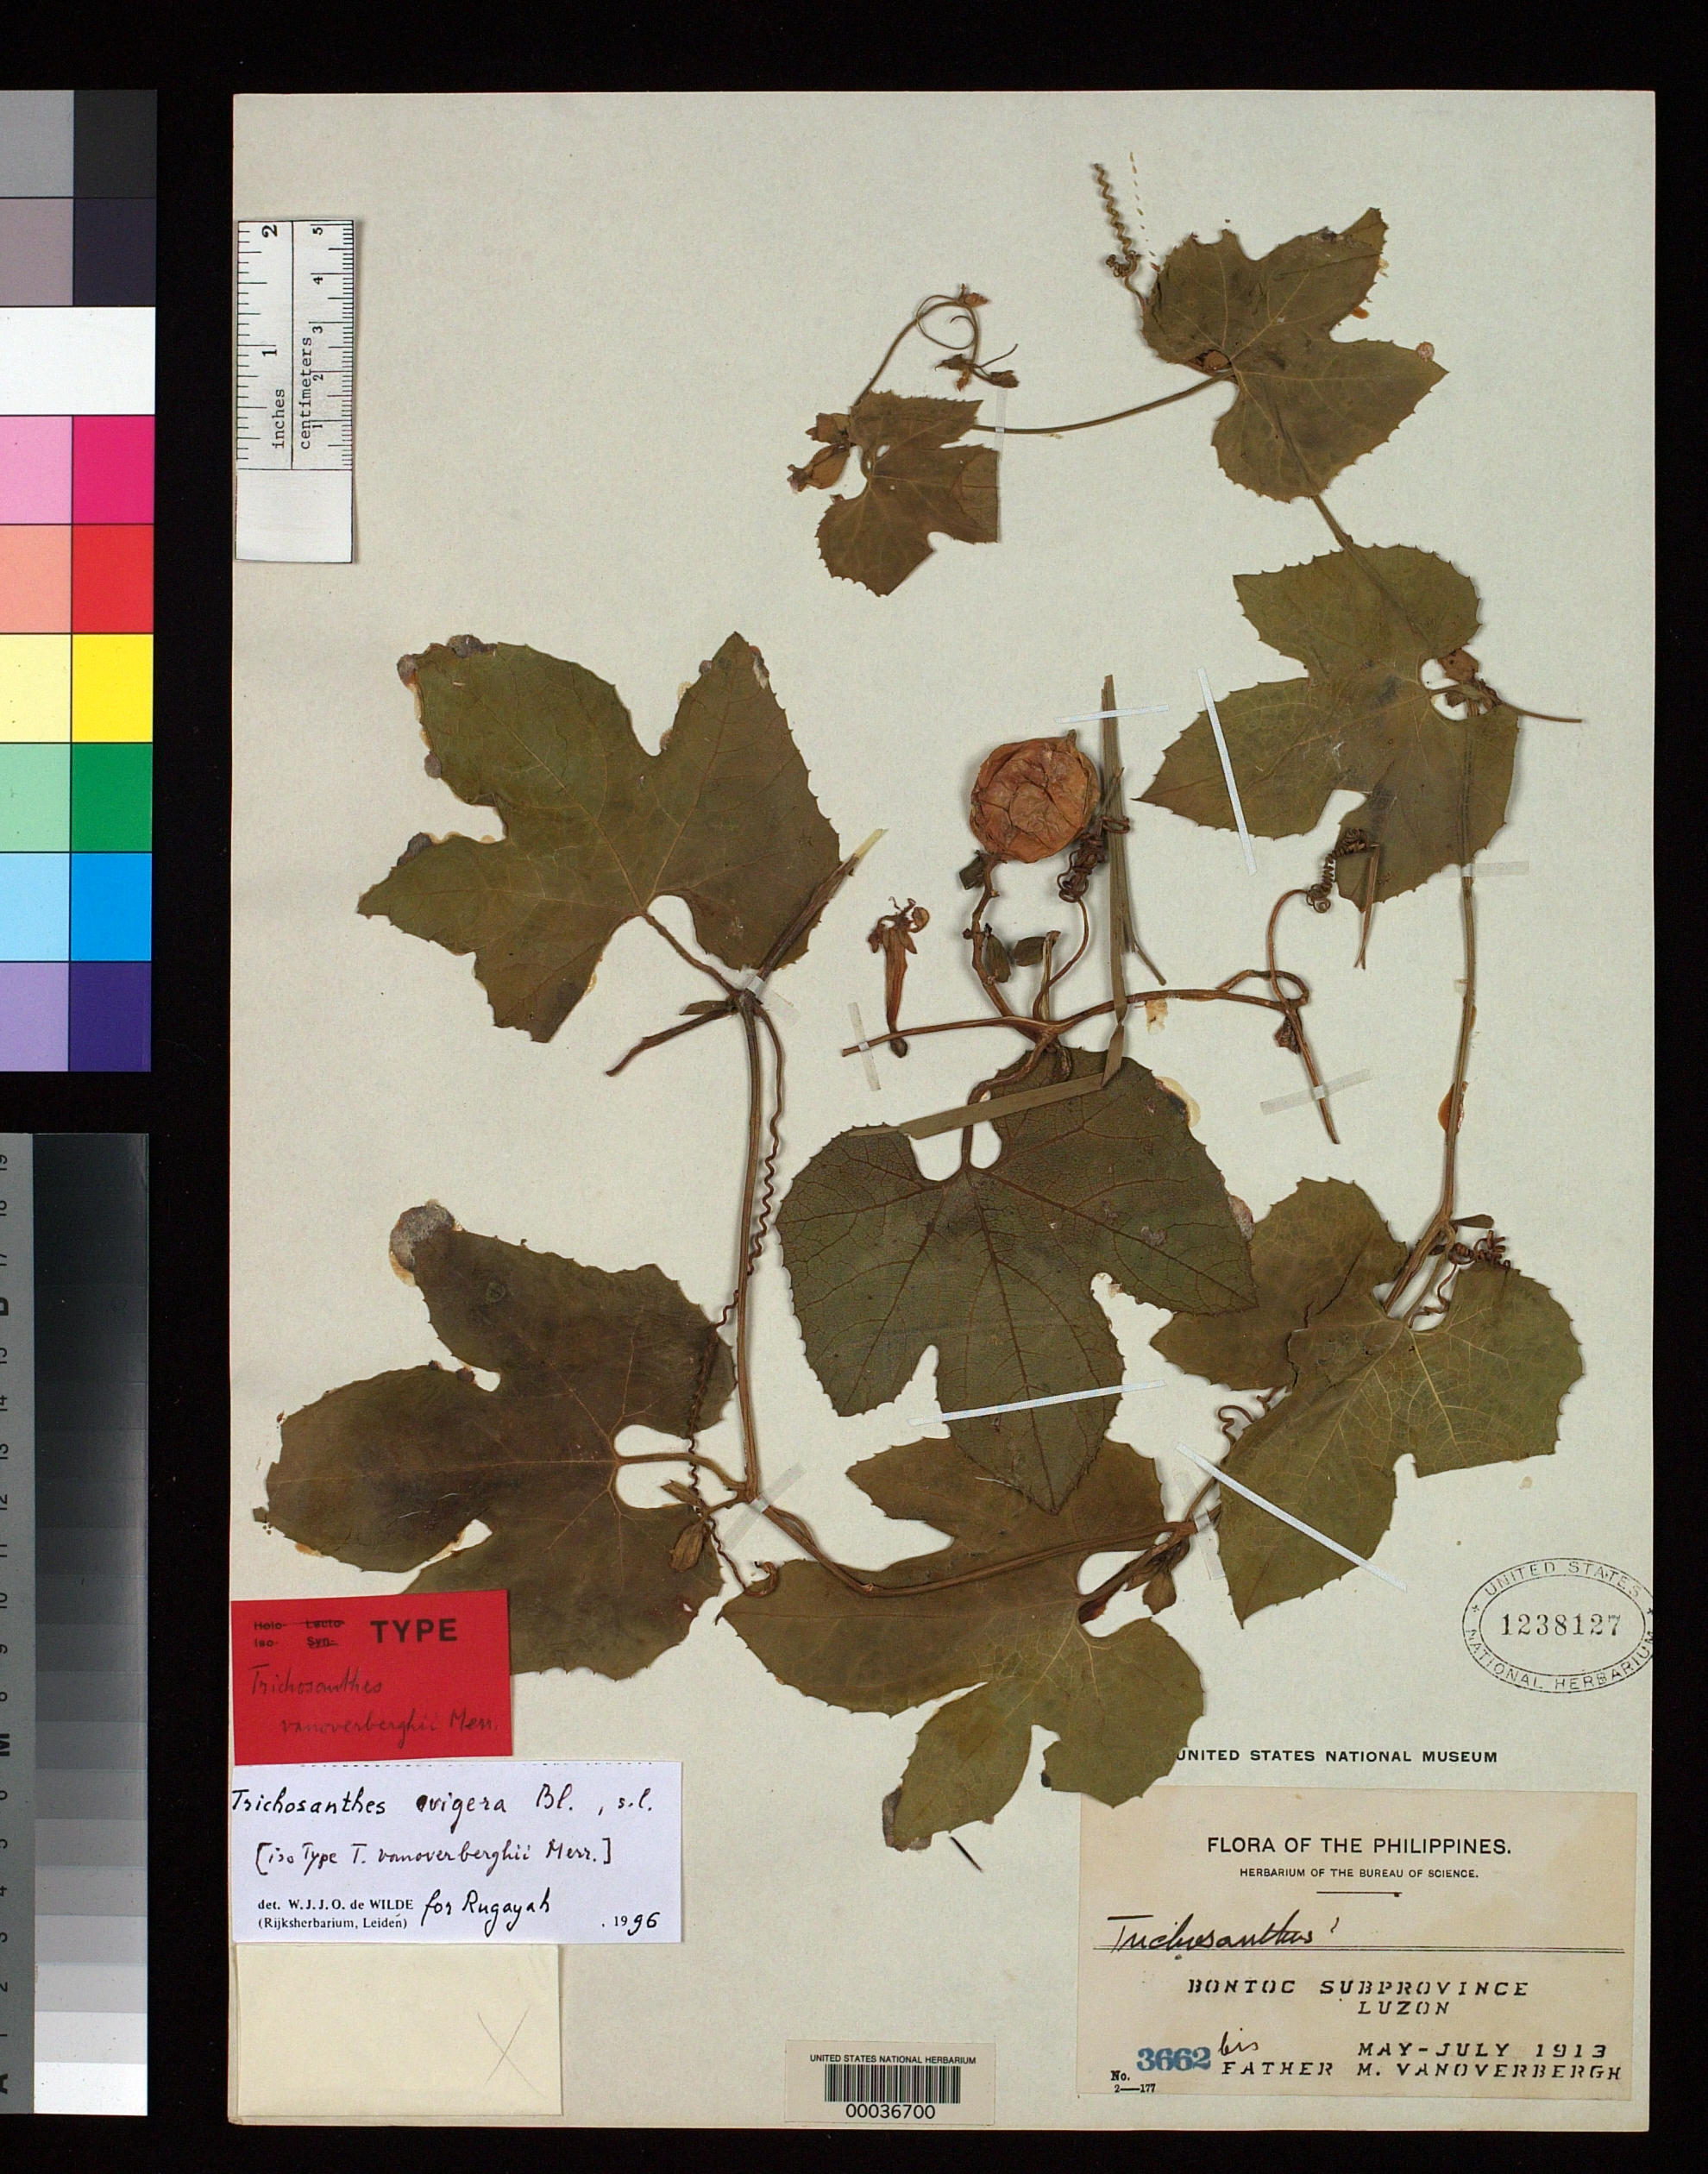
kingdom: Plantae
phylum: Tracheophyta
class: Magnoliopsida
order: Cucurbitales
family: Cucurbitaceae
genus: Trichosanthes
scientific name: Trichosanthes vanoverberghii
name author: Merr.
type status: Isotype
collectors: M. Vanoverbergh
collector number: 3662 bis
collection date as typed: May 1913 to -- Jul 1913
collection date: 1913-05/1913-07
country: Philippines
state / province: Cordillera (Administrative Region)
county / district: Mountain province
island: Luzon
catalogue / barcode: US 1238127